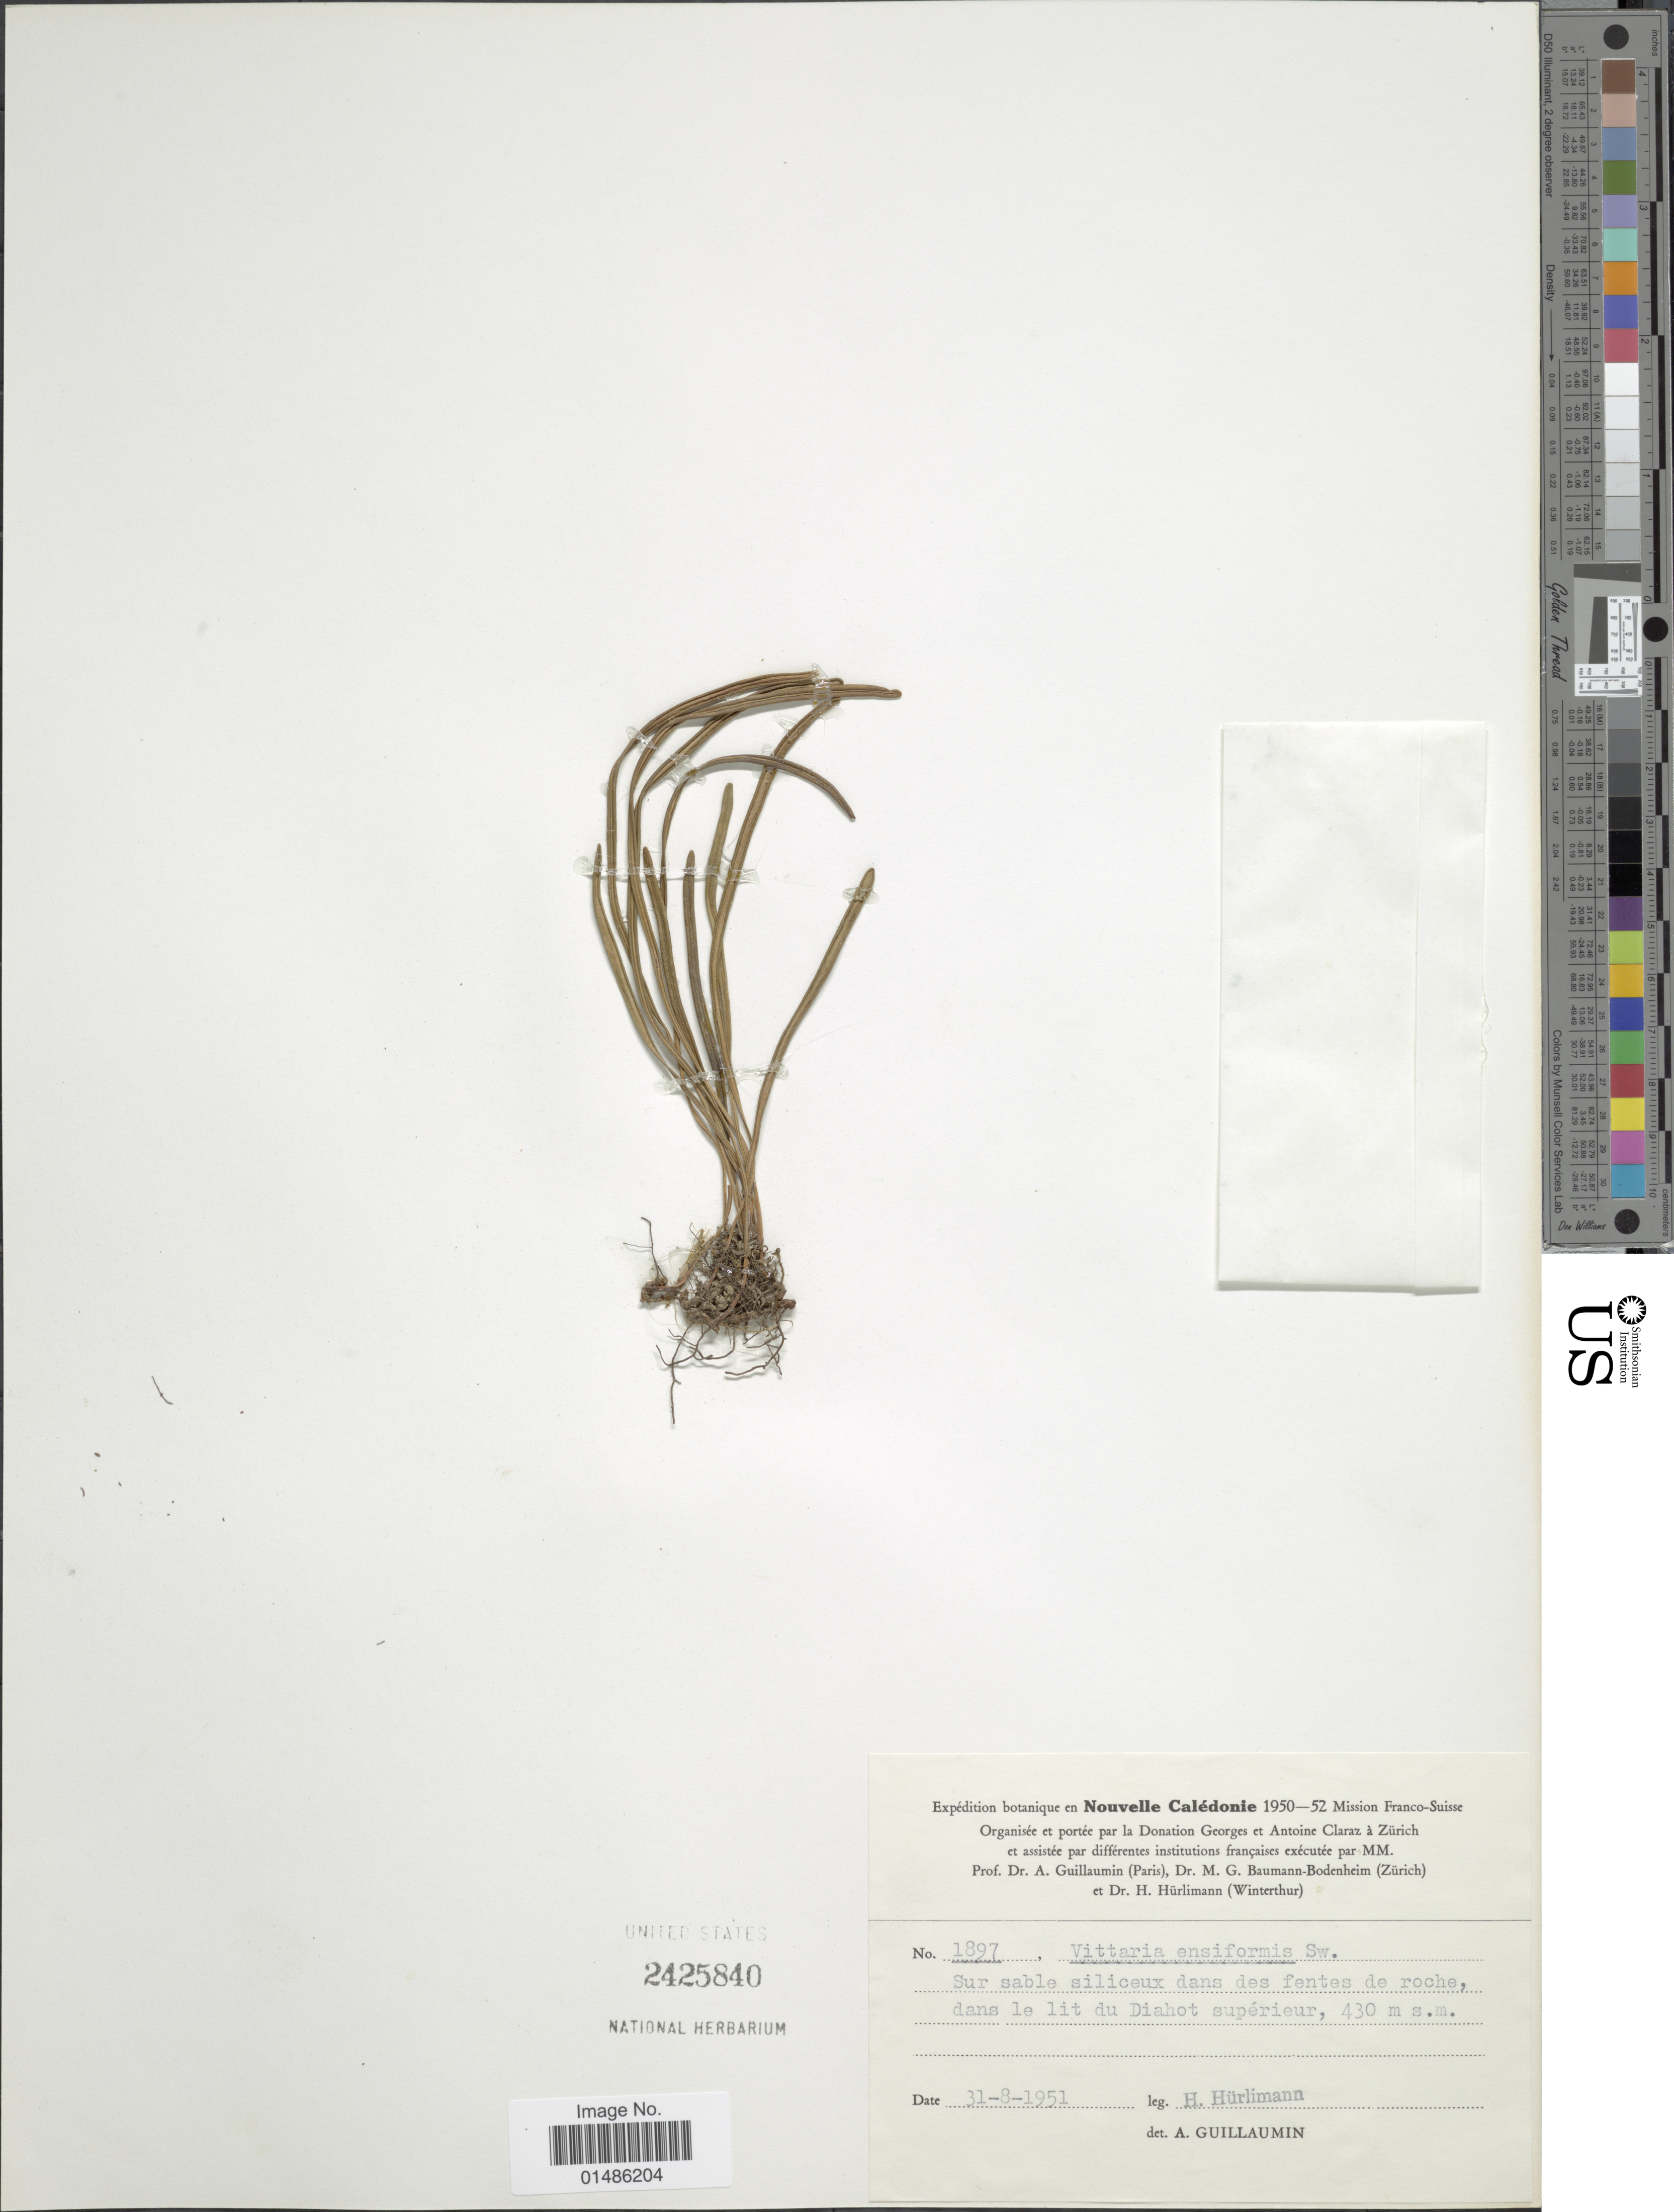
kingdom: Plantae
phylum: Tracheophyta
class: Polypodiopsida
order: Polypodiales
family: Pteridaceae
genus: Haplopteris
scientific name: Haplopteris elongata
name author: (Sw.) Crane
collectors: H. Hürlimann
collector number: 1897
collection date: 1951-08-31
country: New Caledonia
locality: Sur sable siliceux dans des fentes de roche, dans le lit du Diahot supérieur.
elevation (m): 430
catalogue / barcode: US 2425840